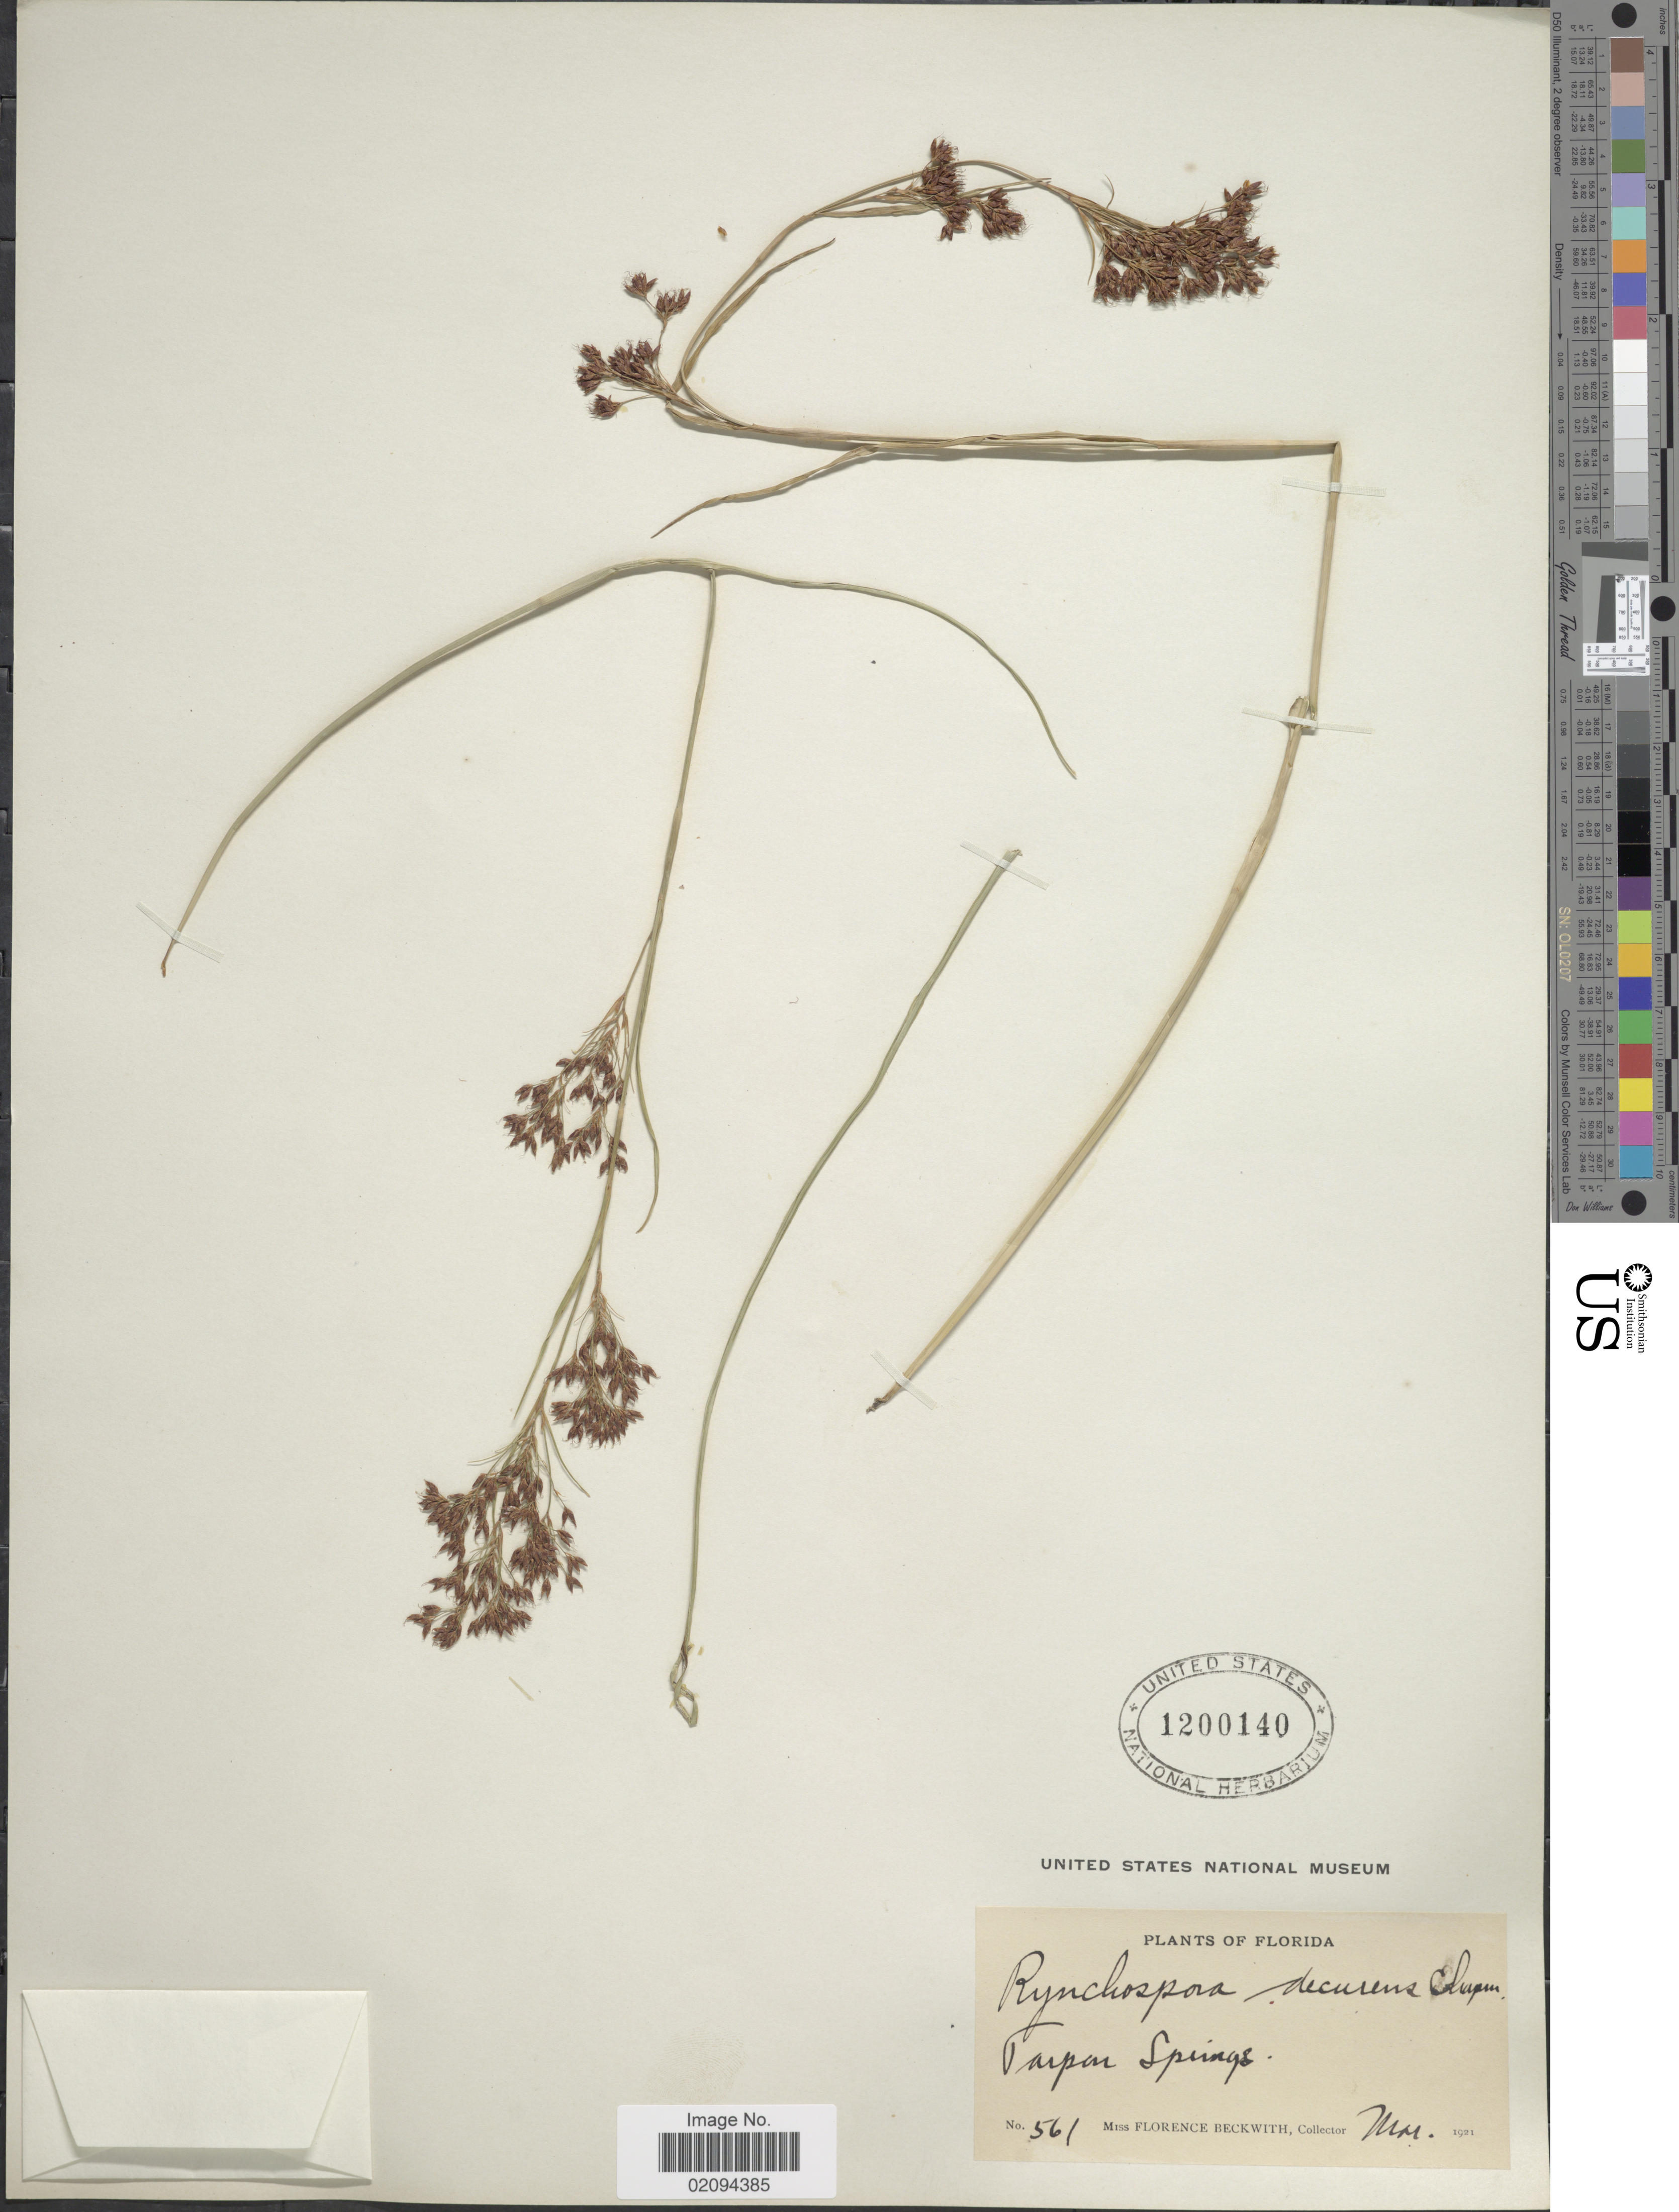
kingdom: Plantae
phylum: Tracheophyta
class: Liliopsida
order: Poales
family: Cyperaceae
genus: Rhynchospora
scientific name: Rhynchospora microcarpa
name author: Baldwin ex A. Gray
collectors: F. Beckwith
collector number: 561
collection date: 1921-03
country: United States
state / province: Florida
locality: Tarpan Springs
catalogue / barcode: US 1200140